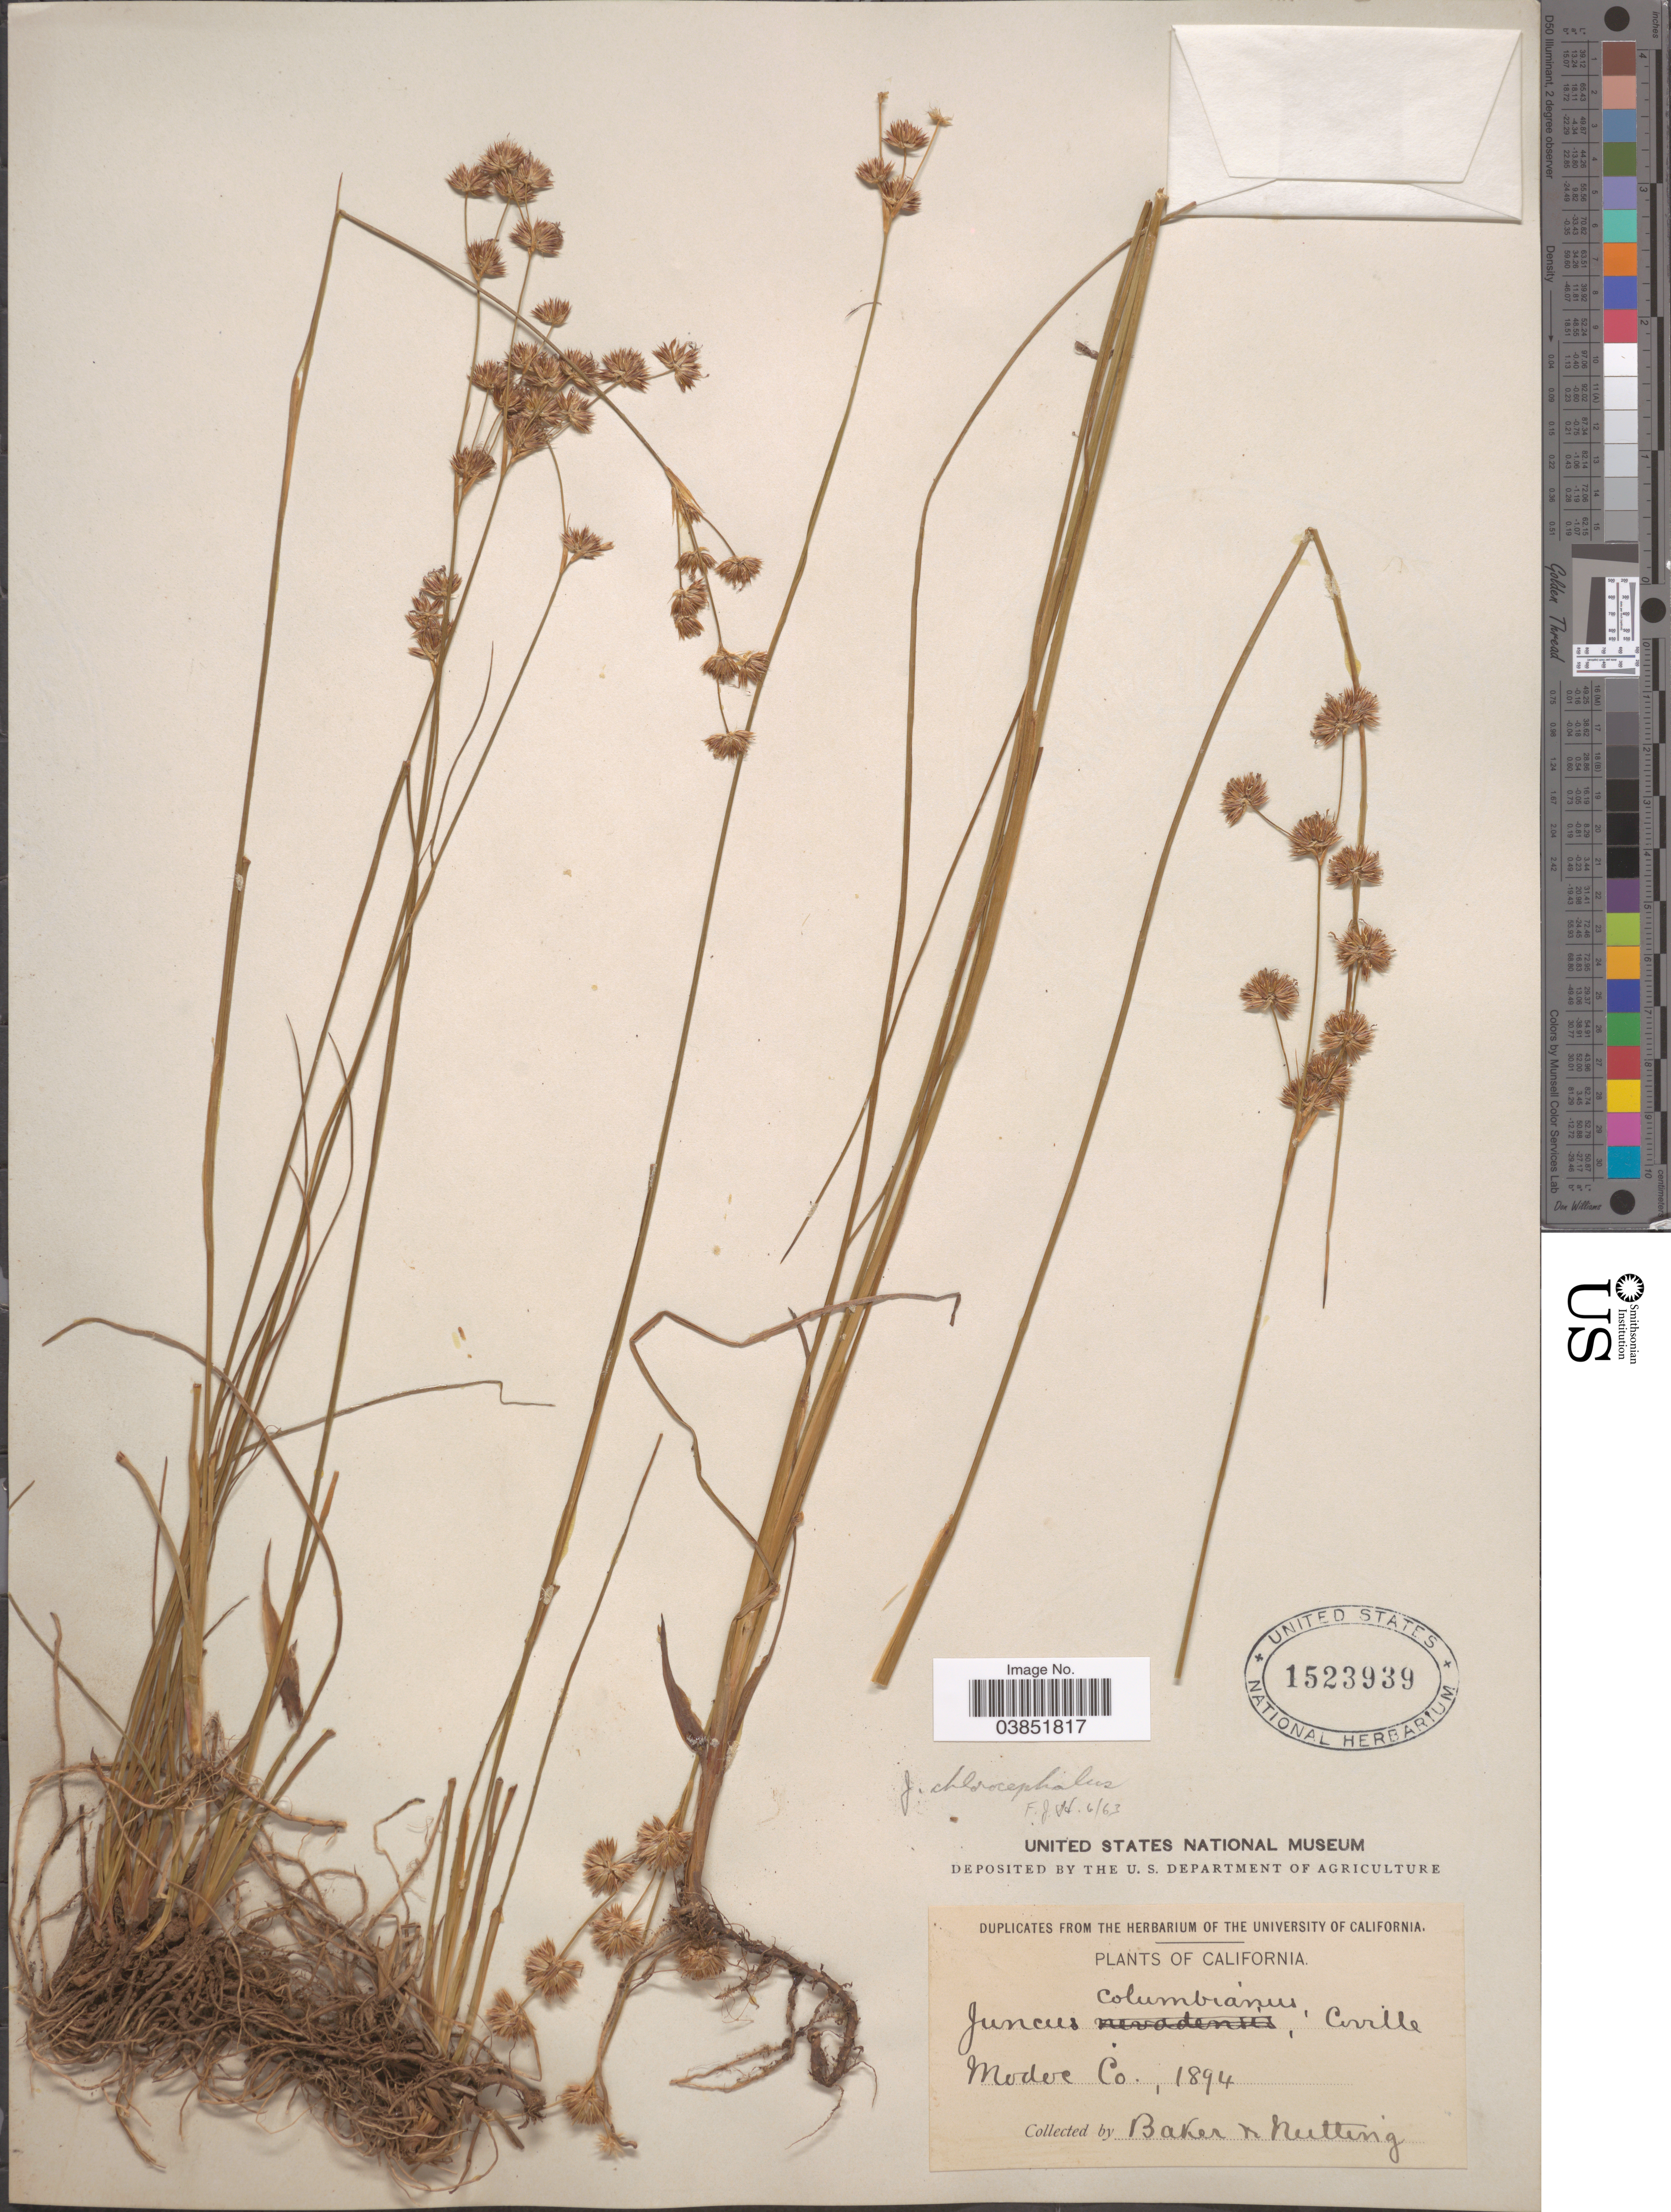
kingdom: Plantae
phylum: Tracheophyta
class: Liliopsida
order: Poales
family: Juncaceae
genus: Juncus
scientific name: Juncus chlorocephalus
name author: Engelm.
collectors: -- Baker & Nutting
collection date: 1894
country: United States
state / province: California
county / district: Modoc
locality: Modoc Co.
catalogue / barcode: US 1523939